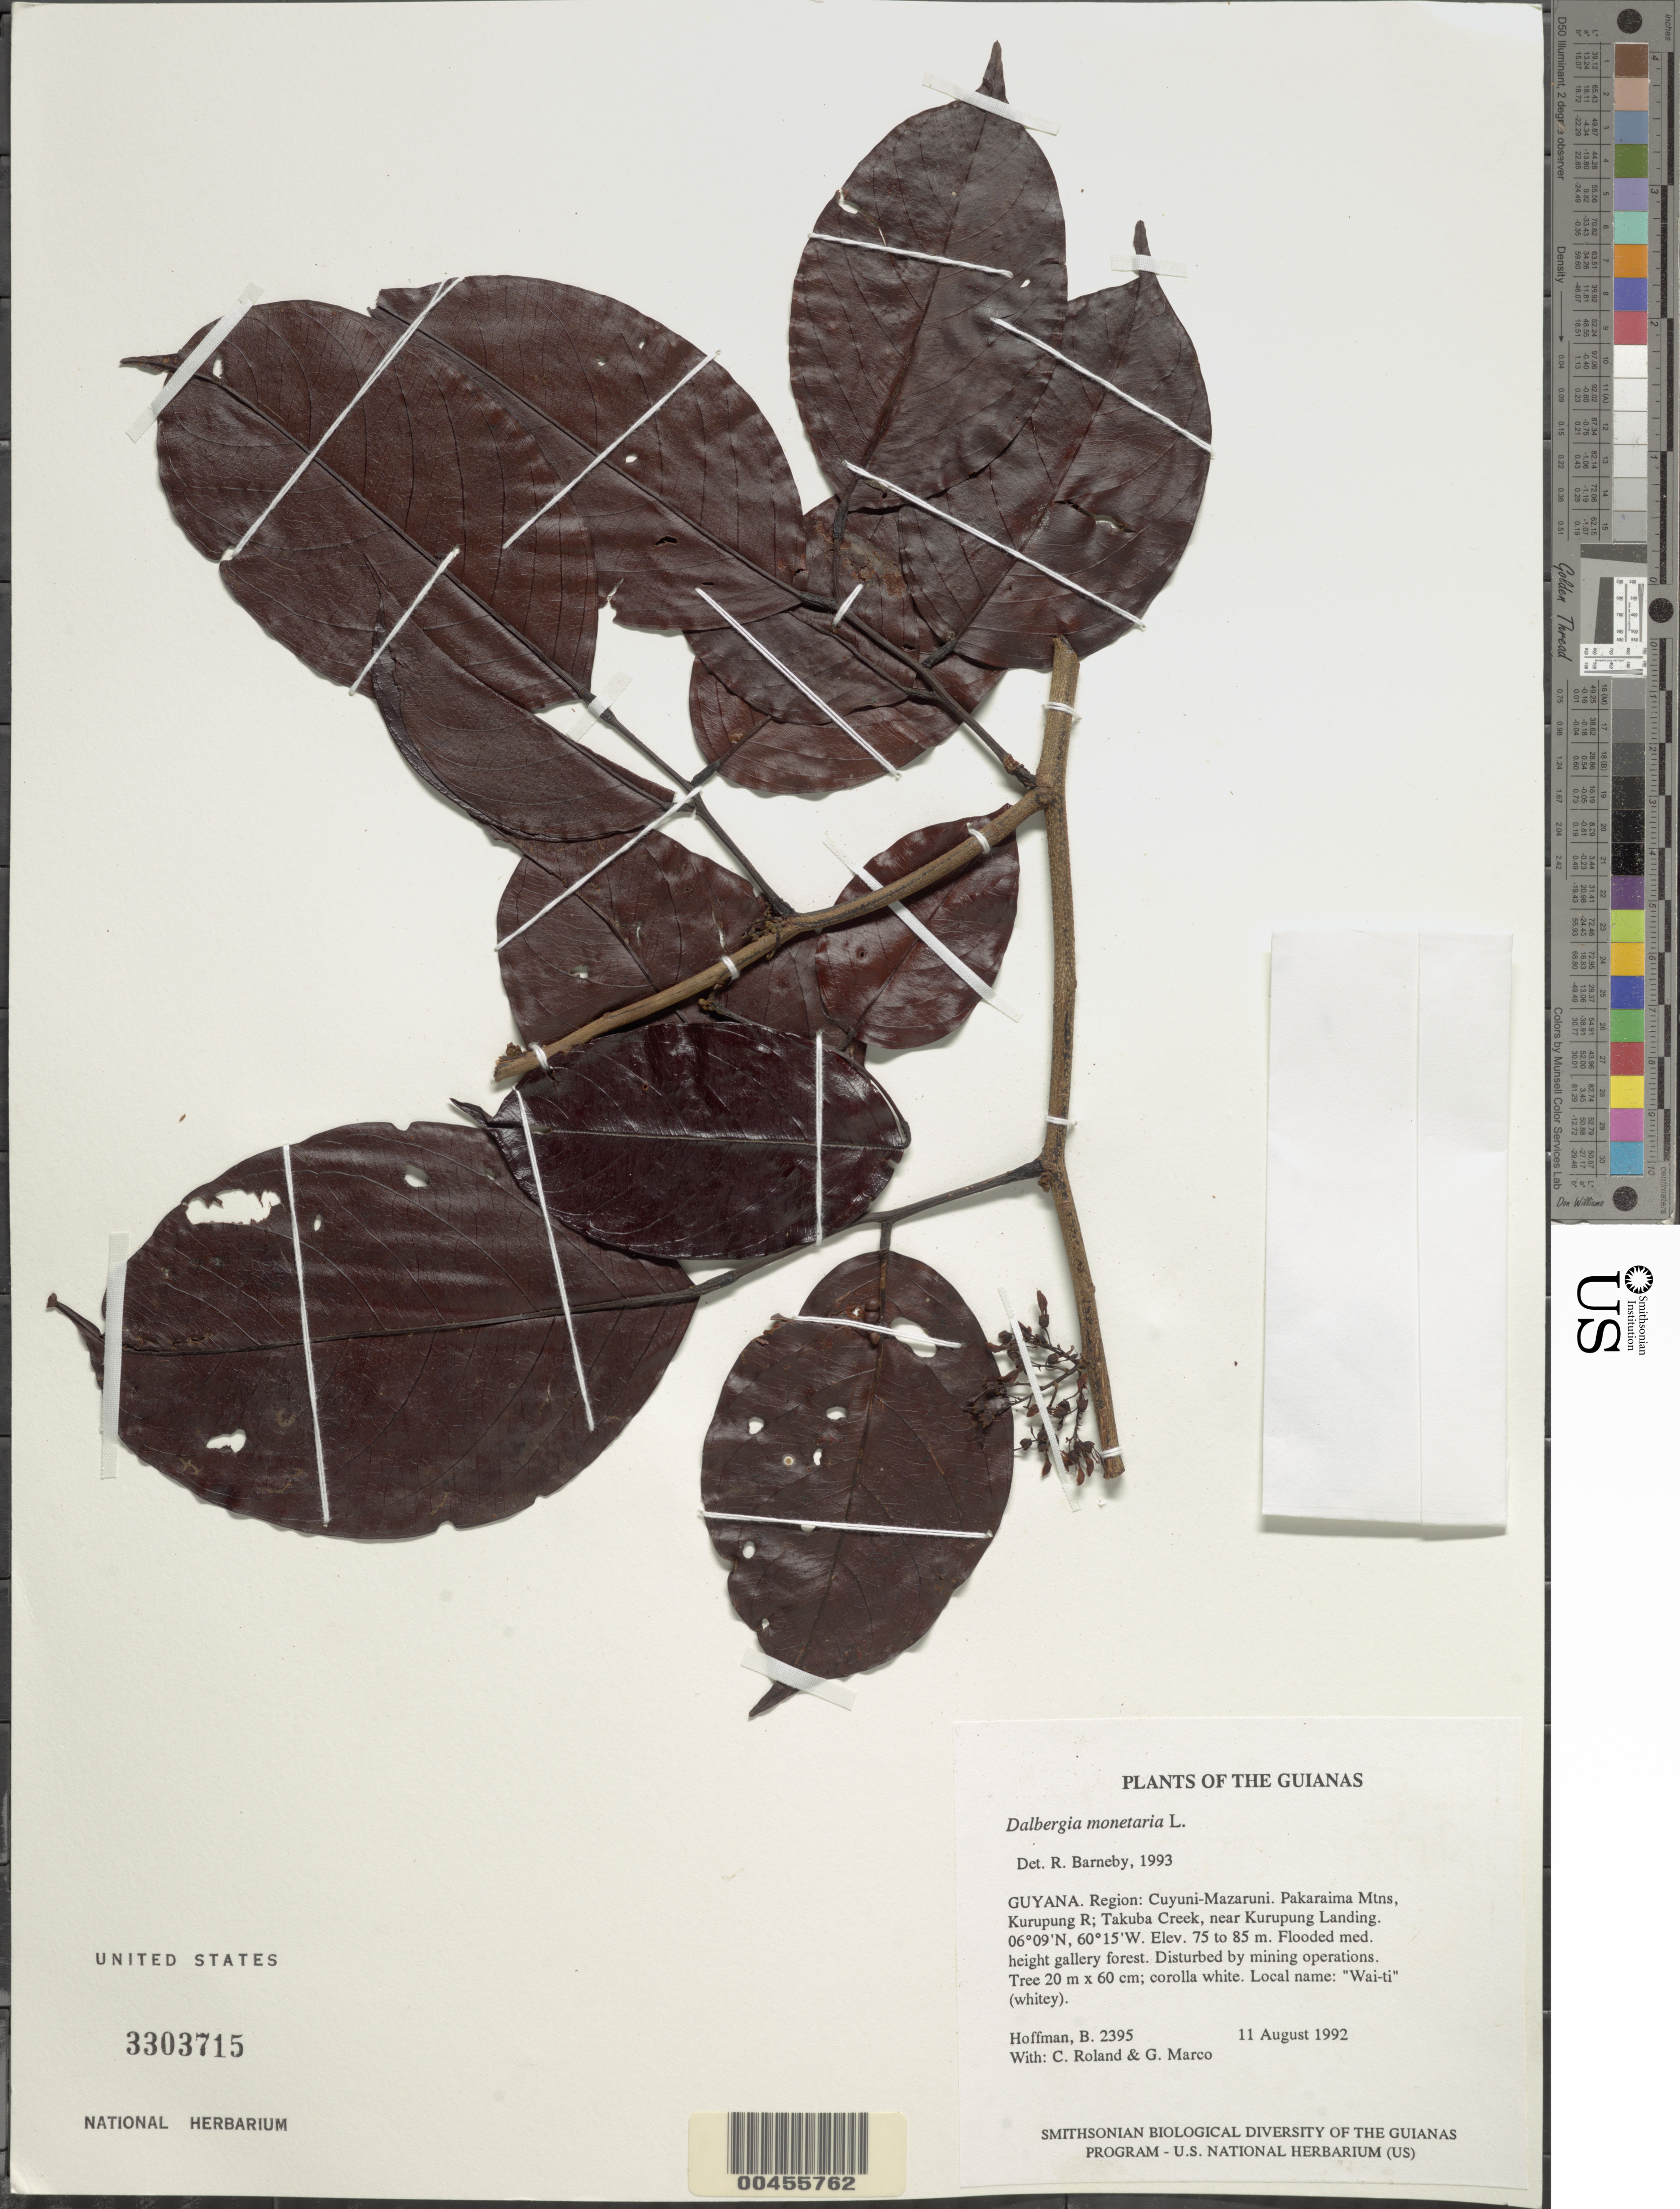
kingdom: Plantae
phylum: Tracheophyta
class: Magnoliopsida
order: Fabales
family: Fabaceae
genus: Dalbergia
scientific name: Dalbergia monetaria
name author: L. f.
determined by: Barneby, Rupert C., (NY)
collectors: B. Hoffman, C. Roland & G. Marco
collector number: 2395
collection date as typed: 11 August 1992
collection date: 1992-08-11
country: Guyana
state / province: Cuyuni-Mazaruni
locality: Pakaraima Mountains, Kurupung River; Takuba Creek, near Kurupung Landing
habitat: Flooded med. height gallery forest. Disturbed by mining operations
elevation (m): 75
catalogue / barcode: US 3303715